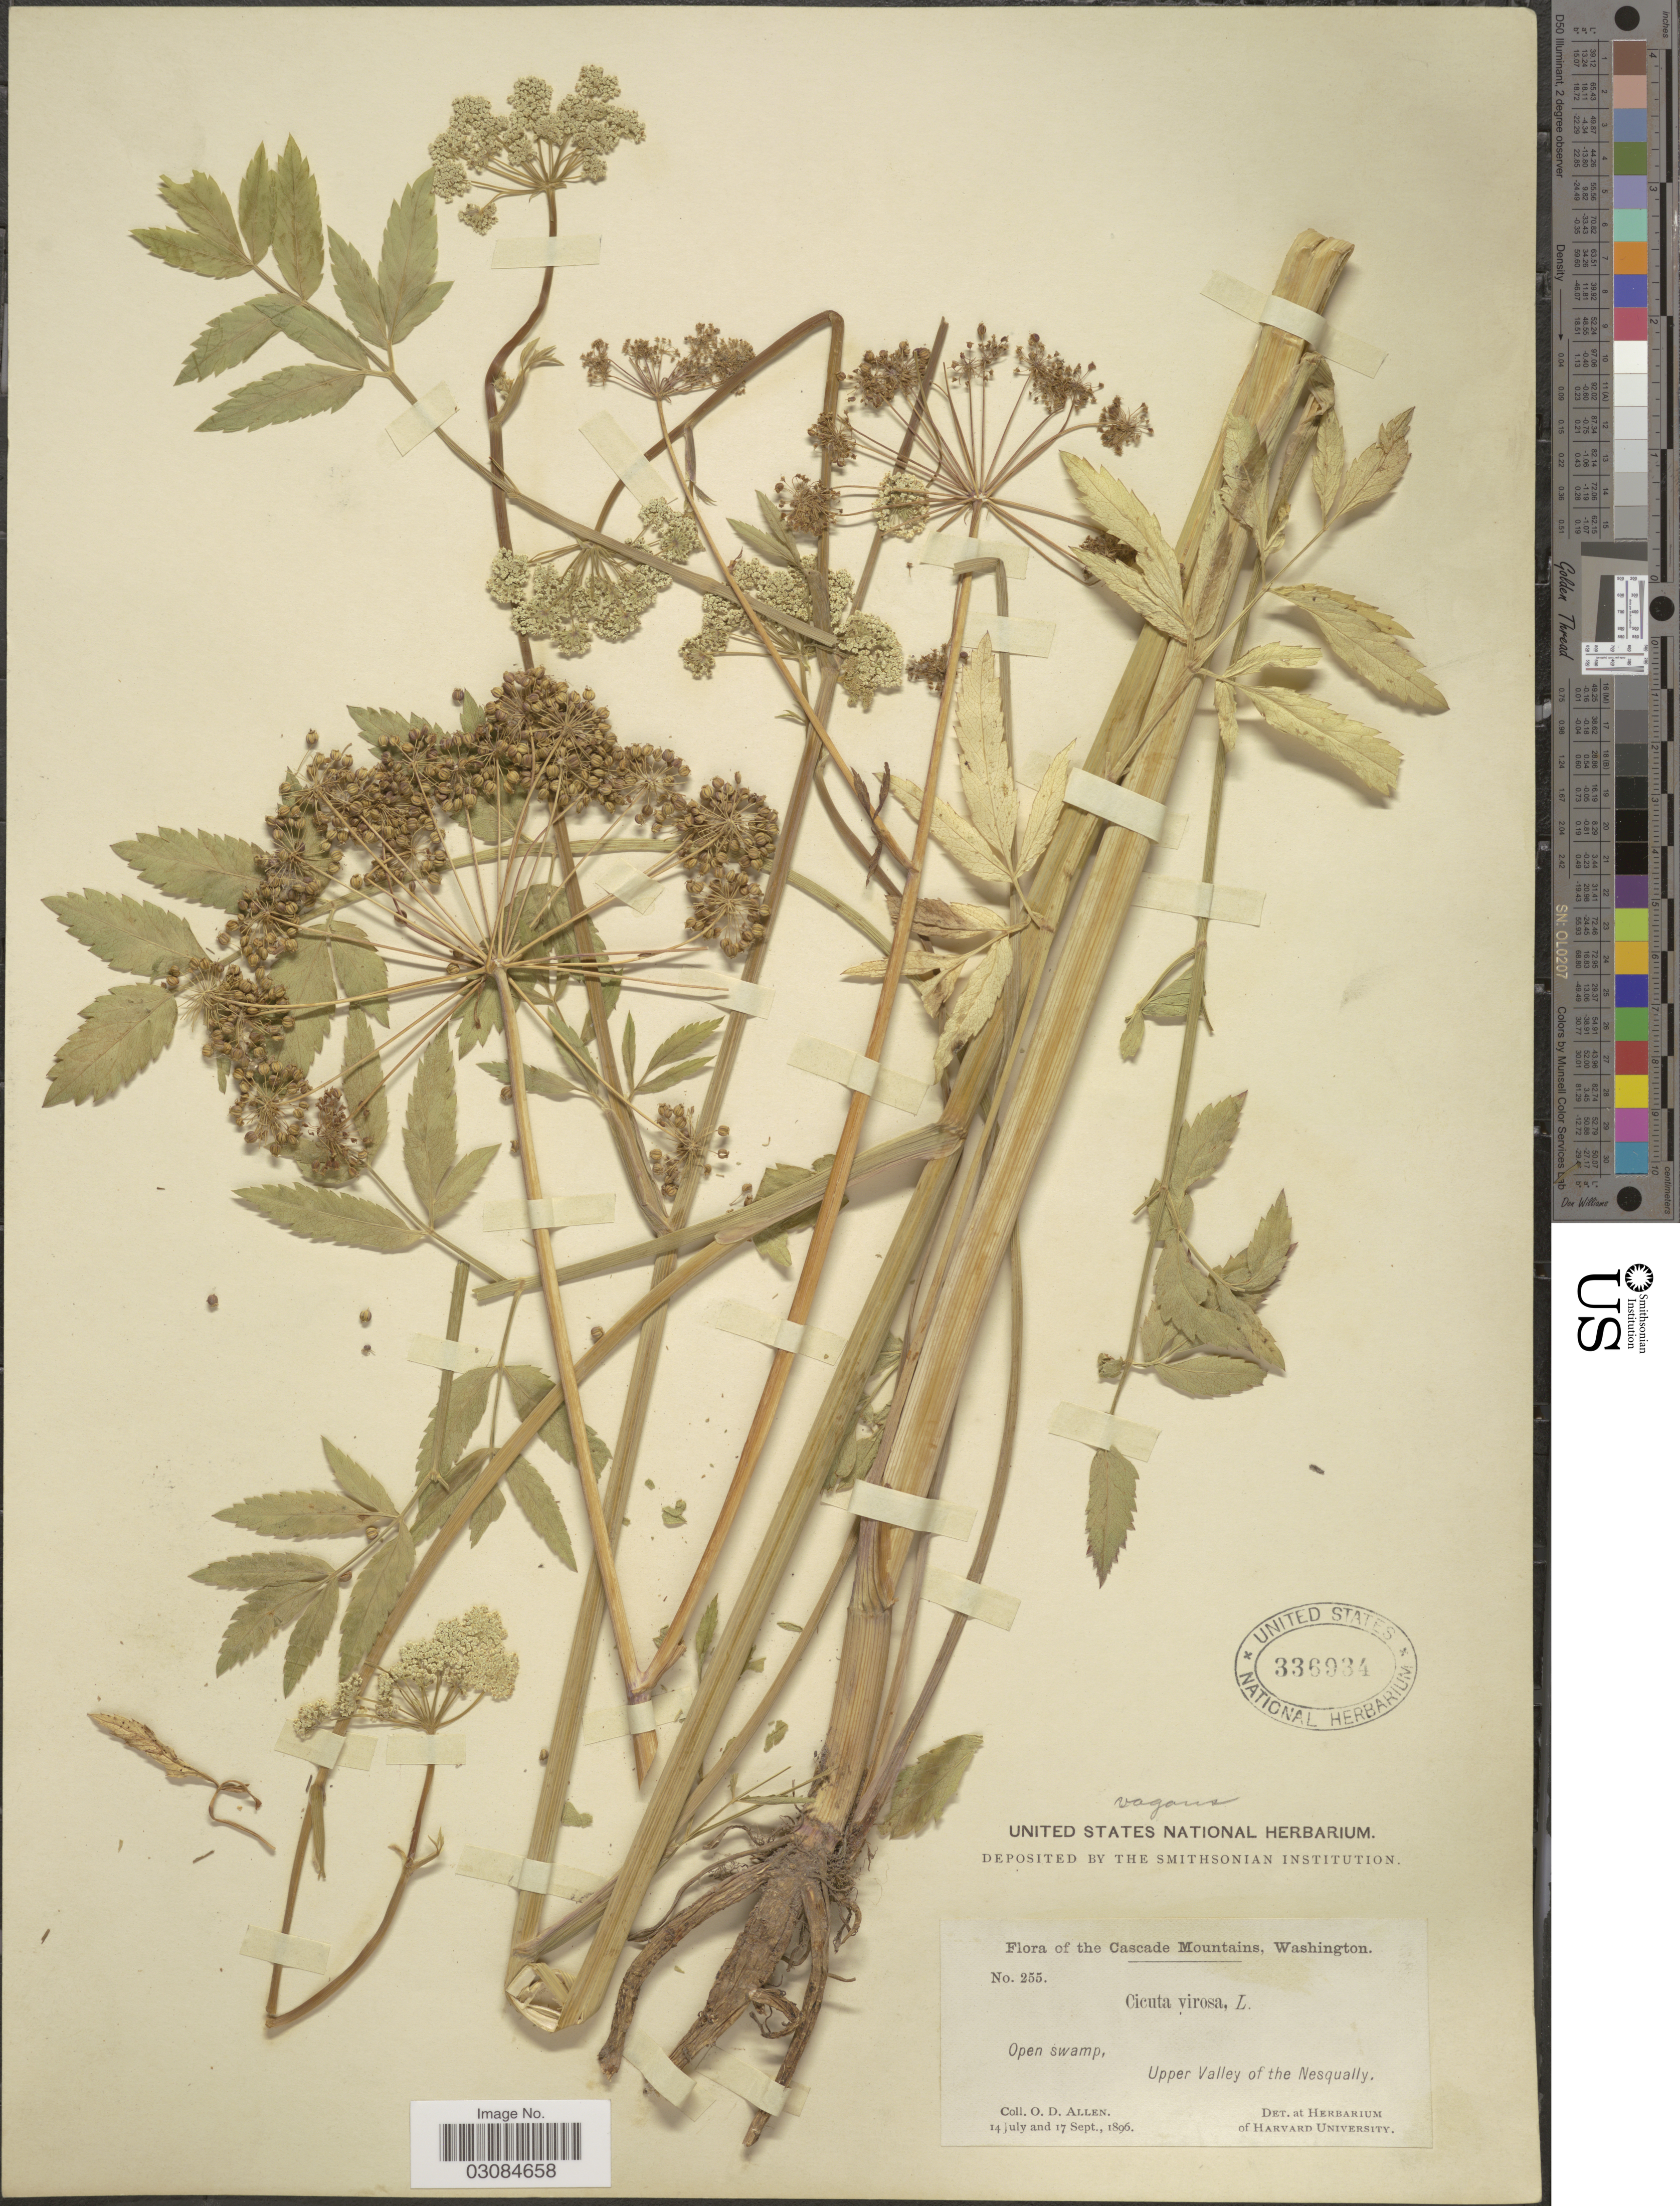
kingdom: Plantae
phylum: Tracheophyta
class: Magnoliopsida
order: Apiales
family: Apiaceae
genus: Cicuta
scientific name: Cicuta vagans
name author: Greene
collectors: O. D. Allen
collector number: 255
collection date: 1896-07-14/1896-09-17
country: United States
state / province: Washington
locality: Cascade Mountains, Upper Valley of the Nesqually.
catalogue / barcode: US 336934